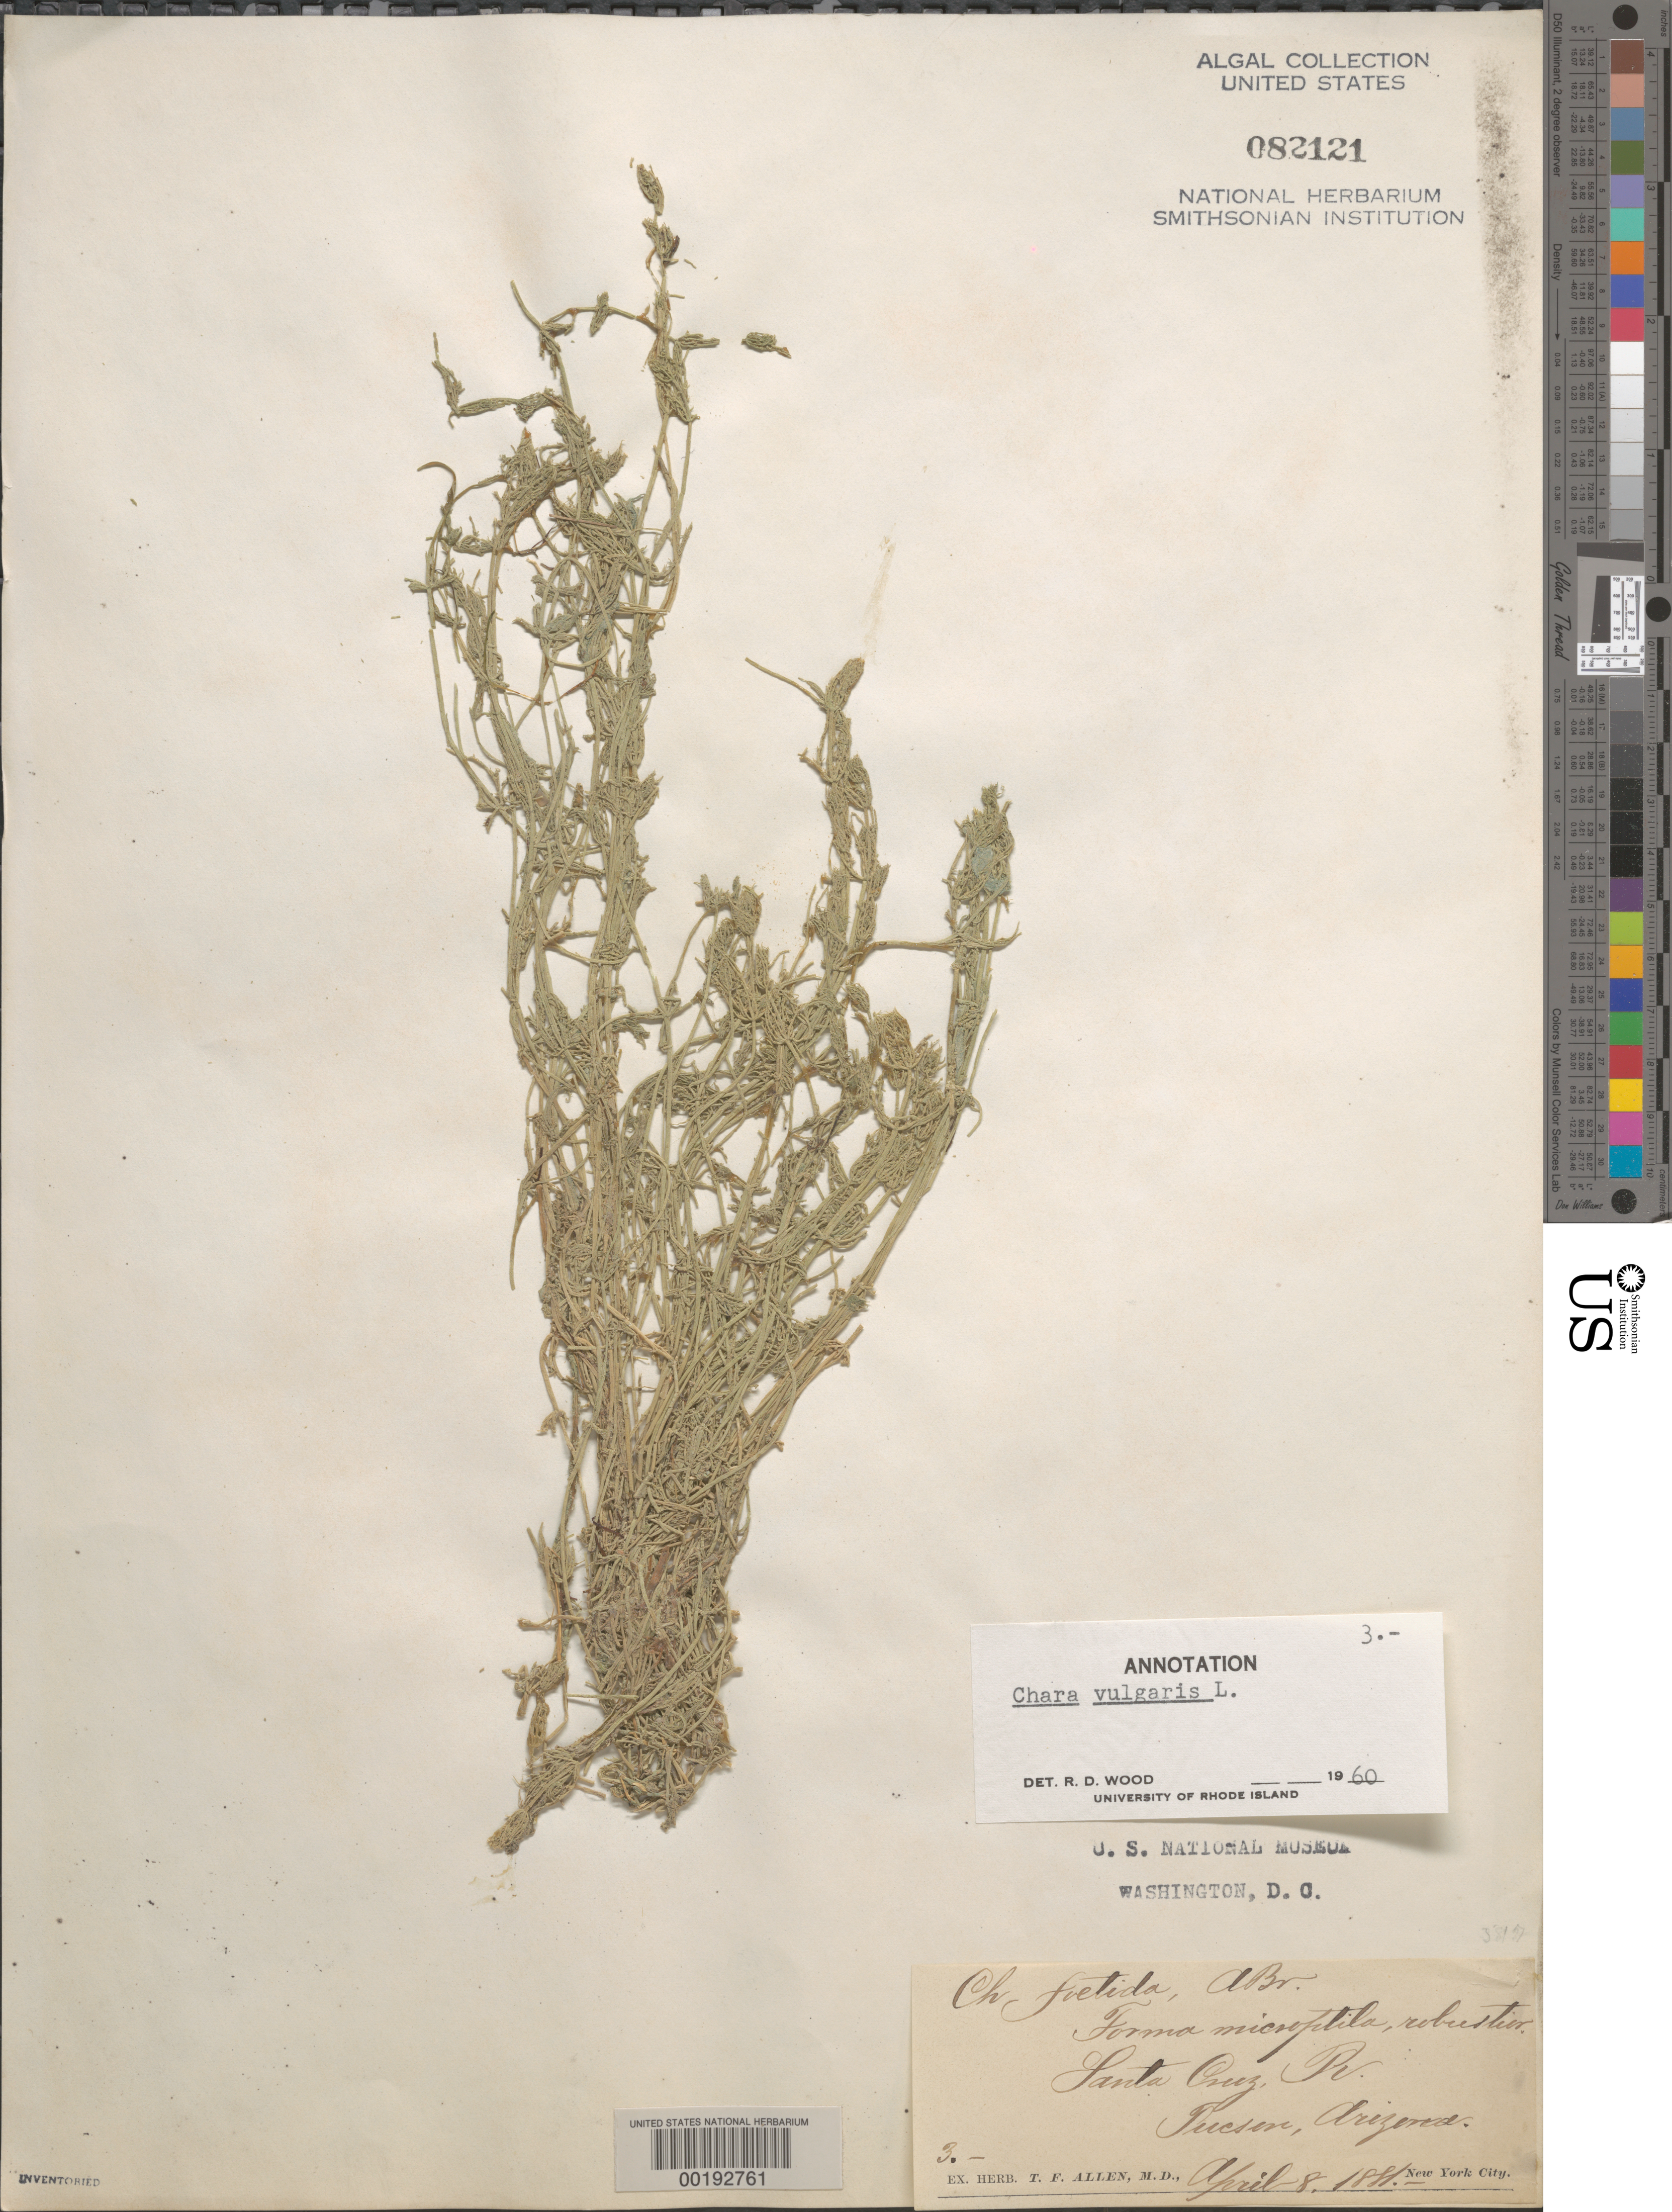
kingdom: Plantae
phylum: Charophyta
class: Charophyceae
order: Charales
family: Characeae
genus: Chara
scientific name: Chara vulgaris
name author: L.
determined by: Wood, R. D.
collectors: T. Allen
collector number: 3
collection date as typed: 08 Apr 1881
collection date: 1881-04-08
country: United States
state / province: Arizona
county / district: Pima County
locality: Santa Cruz River, Tucson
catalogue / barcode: US 82121